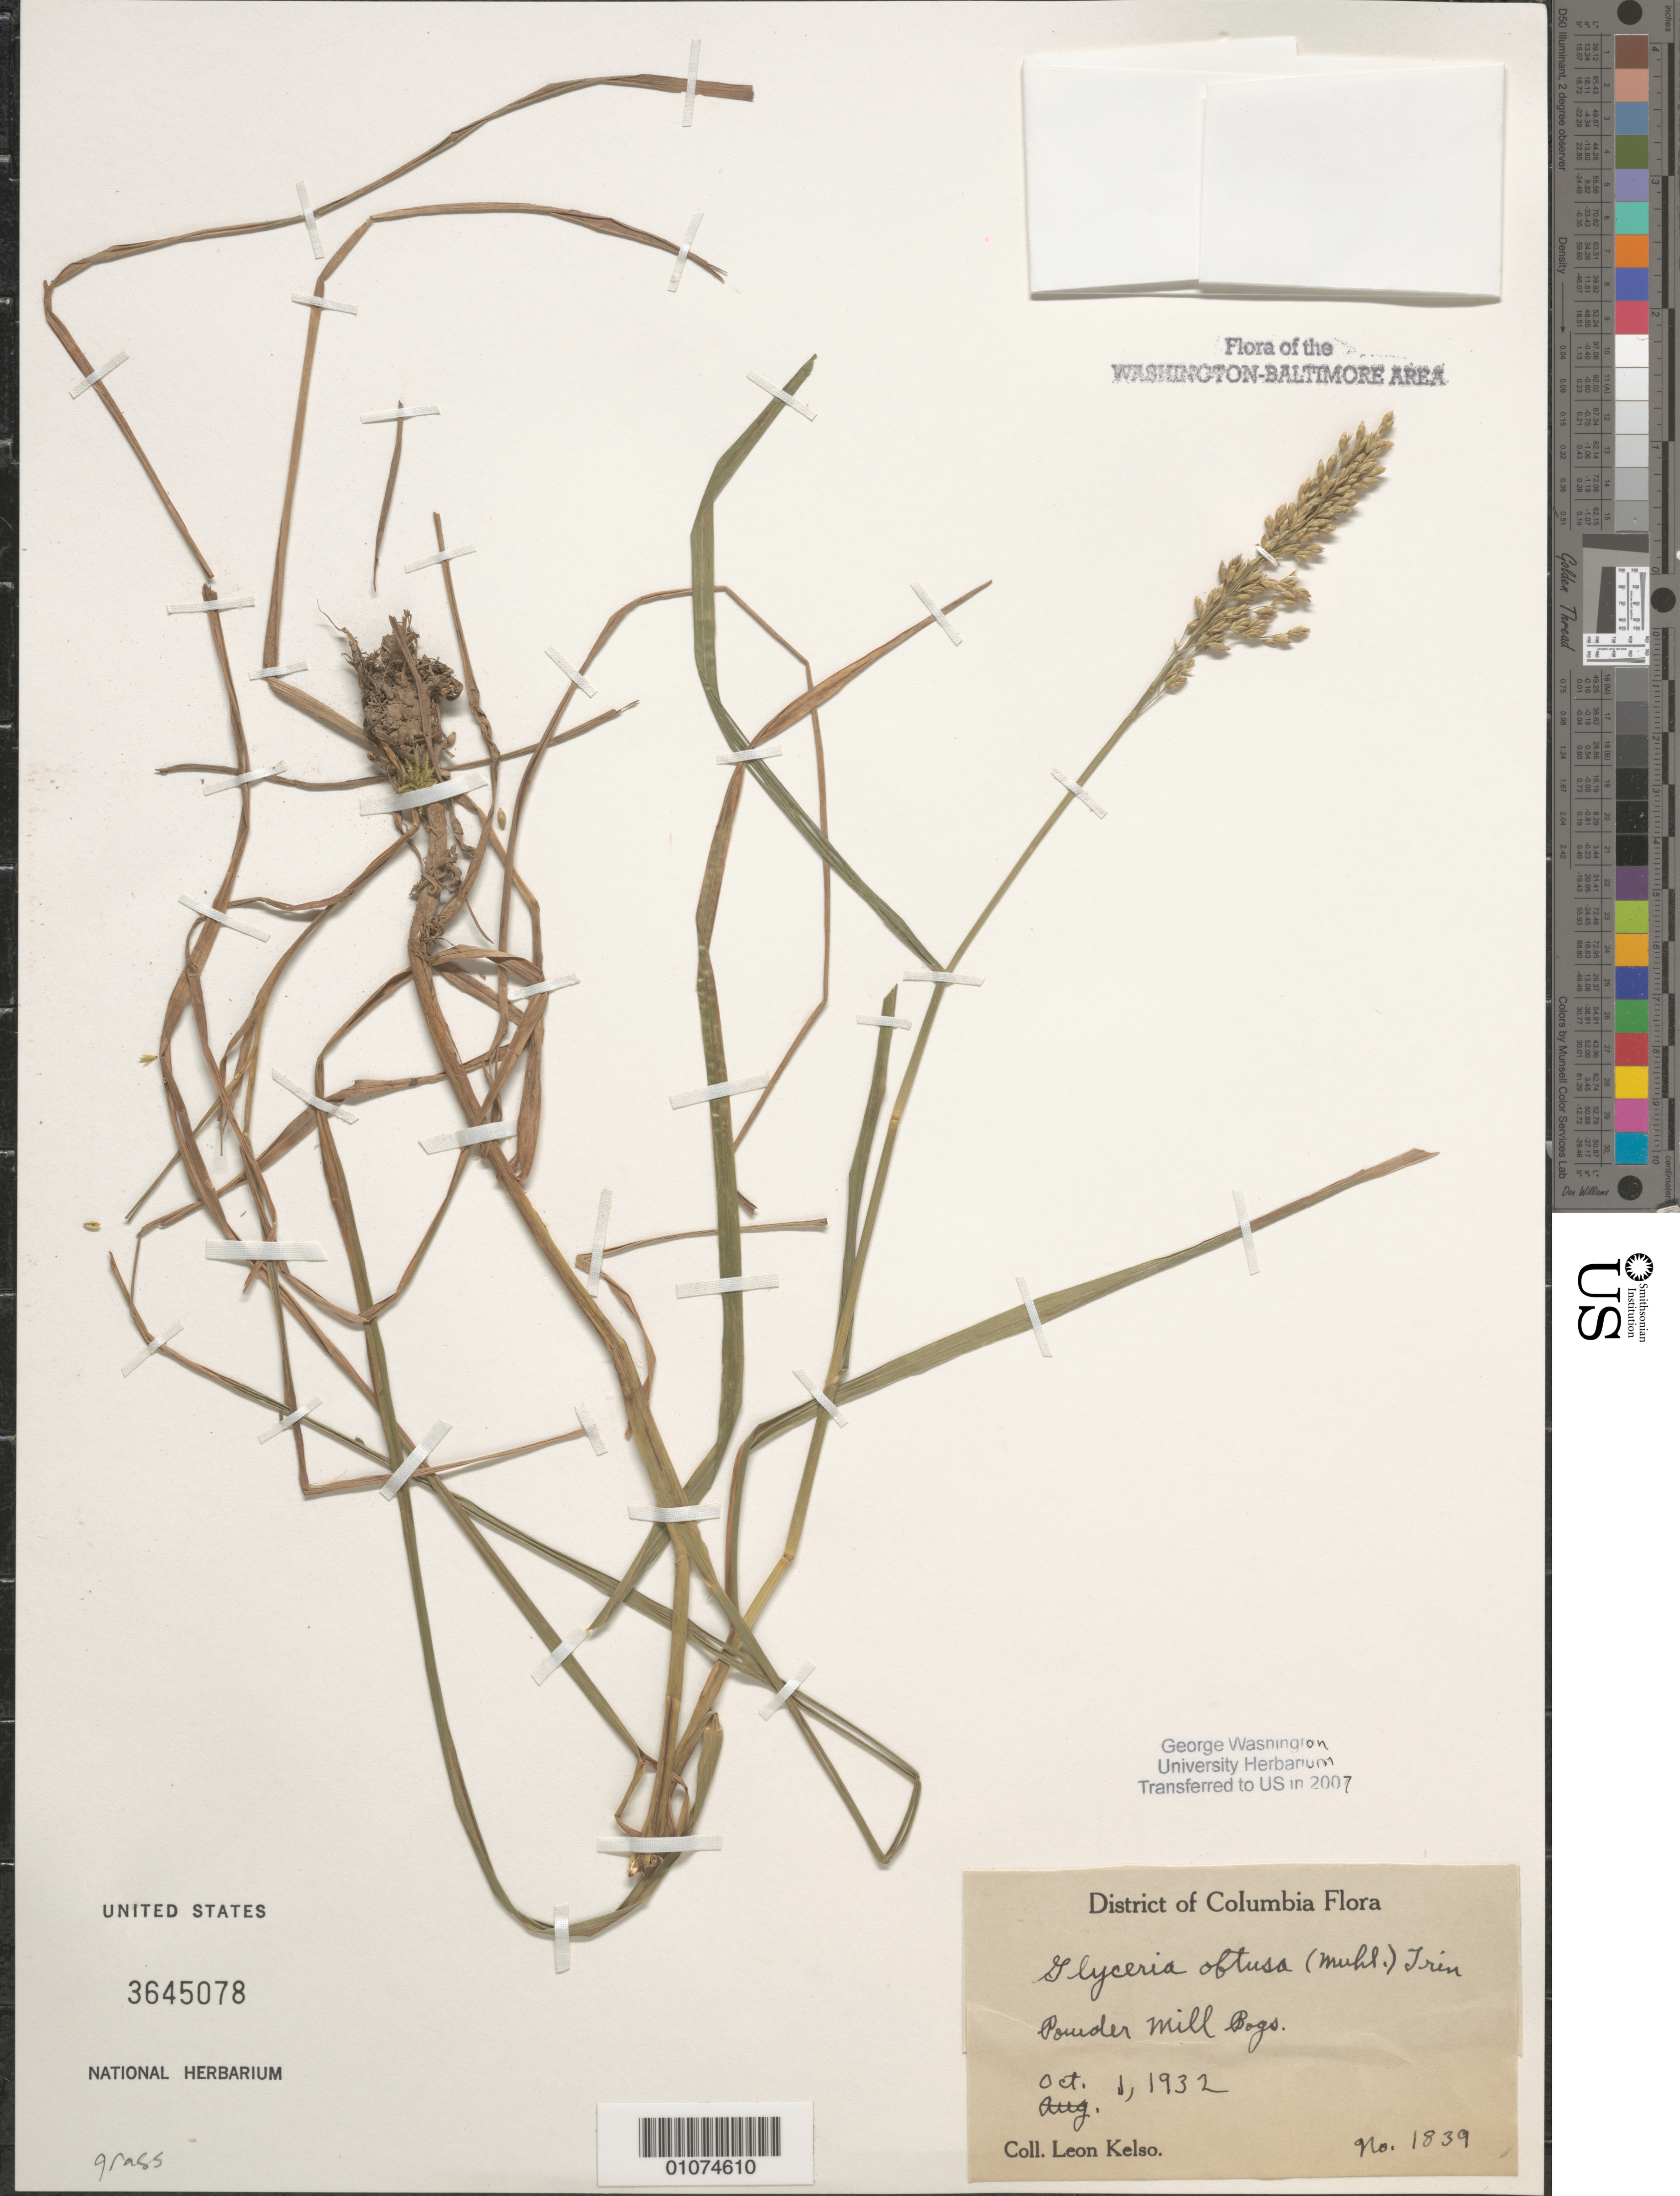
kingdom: Plantae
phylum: Tracheophyta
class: Liliopsida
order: Poales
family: Poaceae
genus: Glyceria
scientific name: Glyceria obtusa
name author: (Muhl.) Trin.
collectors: L. Kelso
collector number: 1839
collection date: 1932-10-01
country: United States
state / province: Maryland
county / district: Prince George's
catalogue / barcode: US 3645078